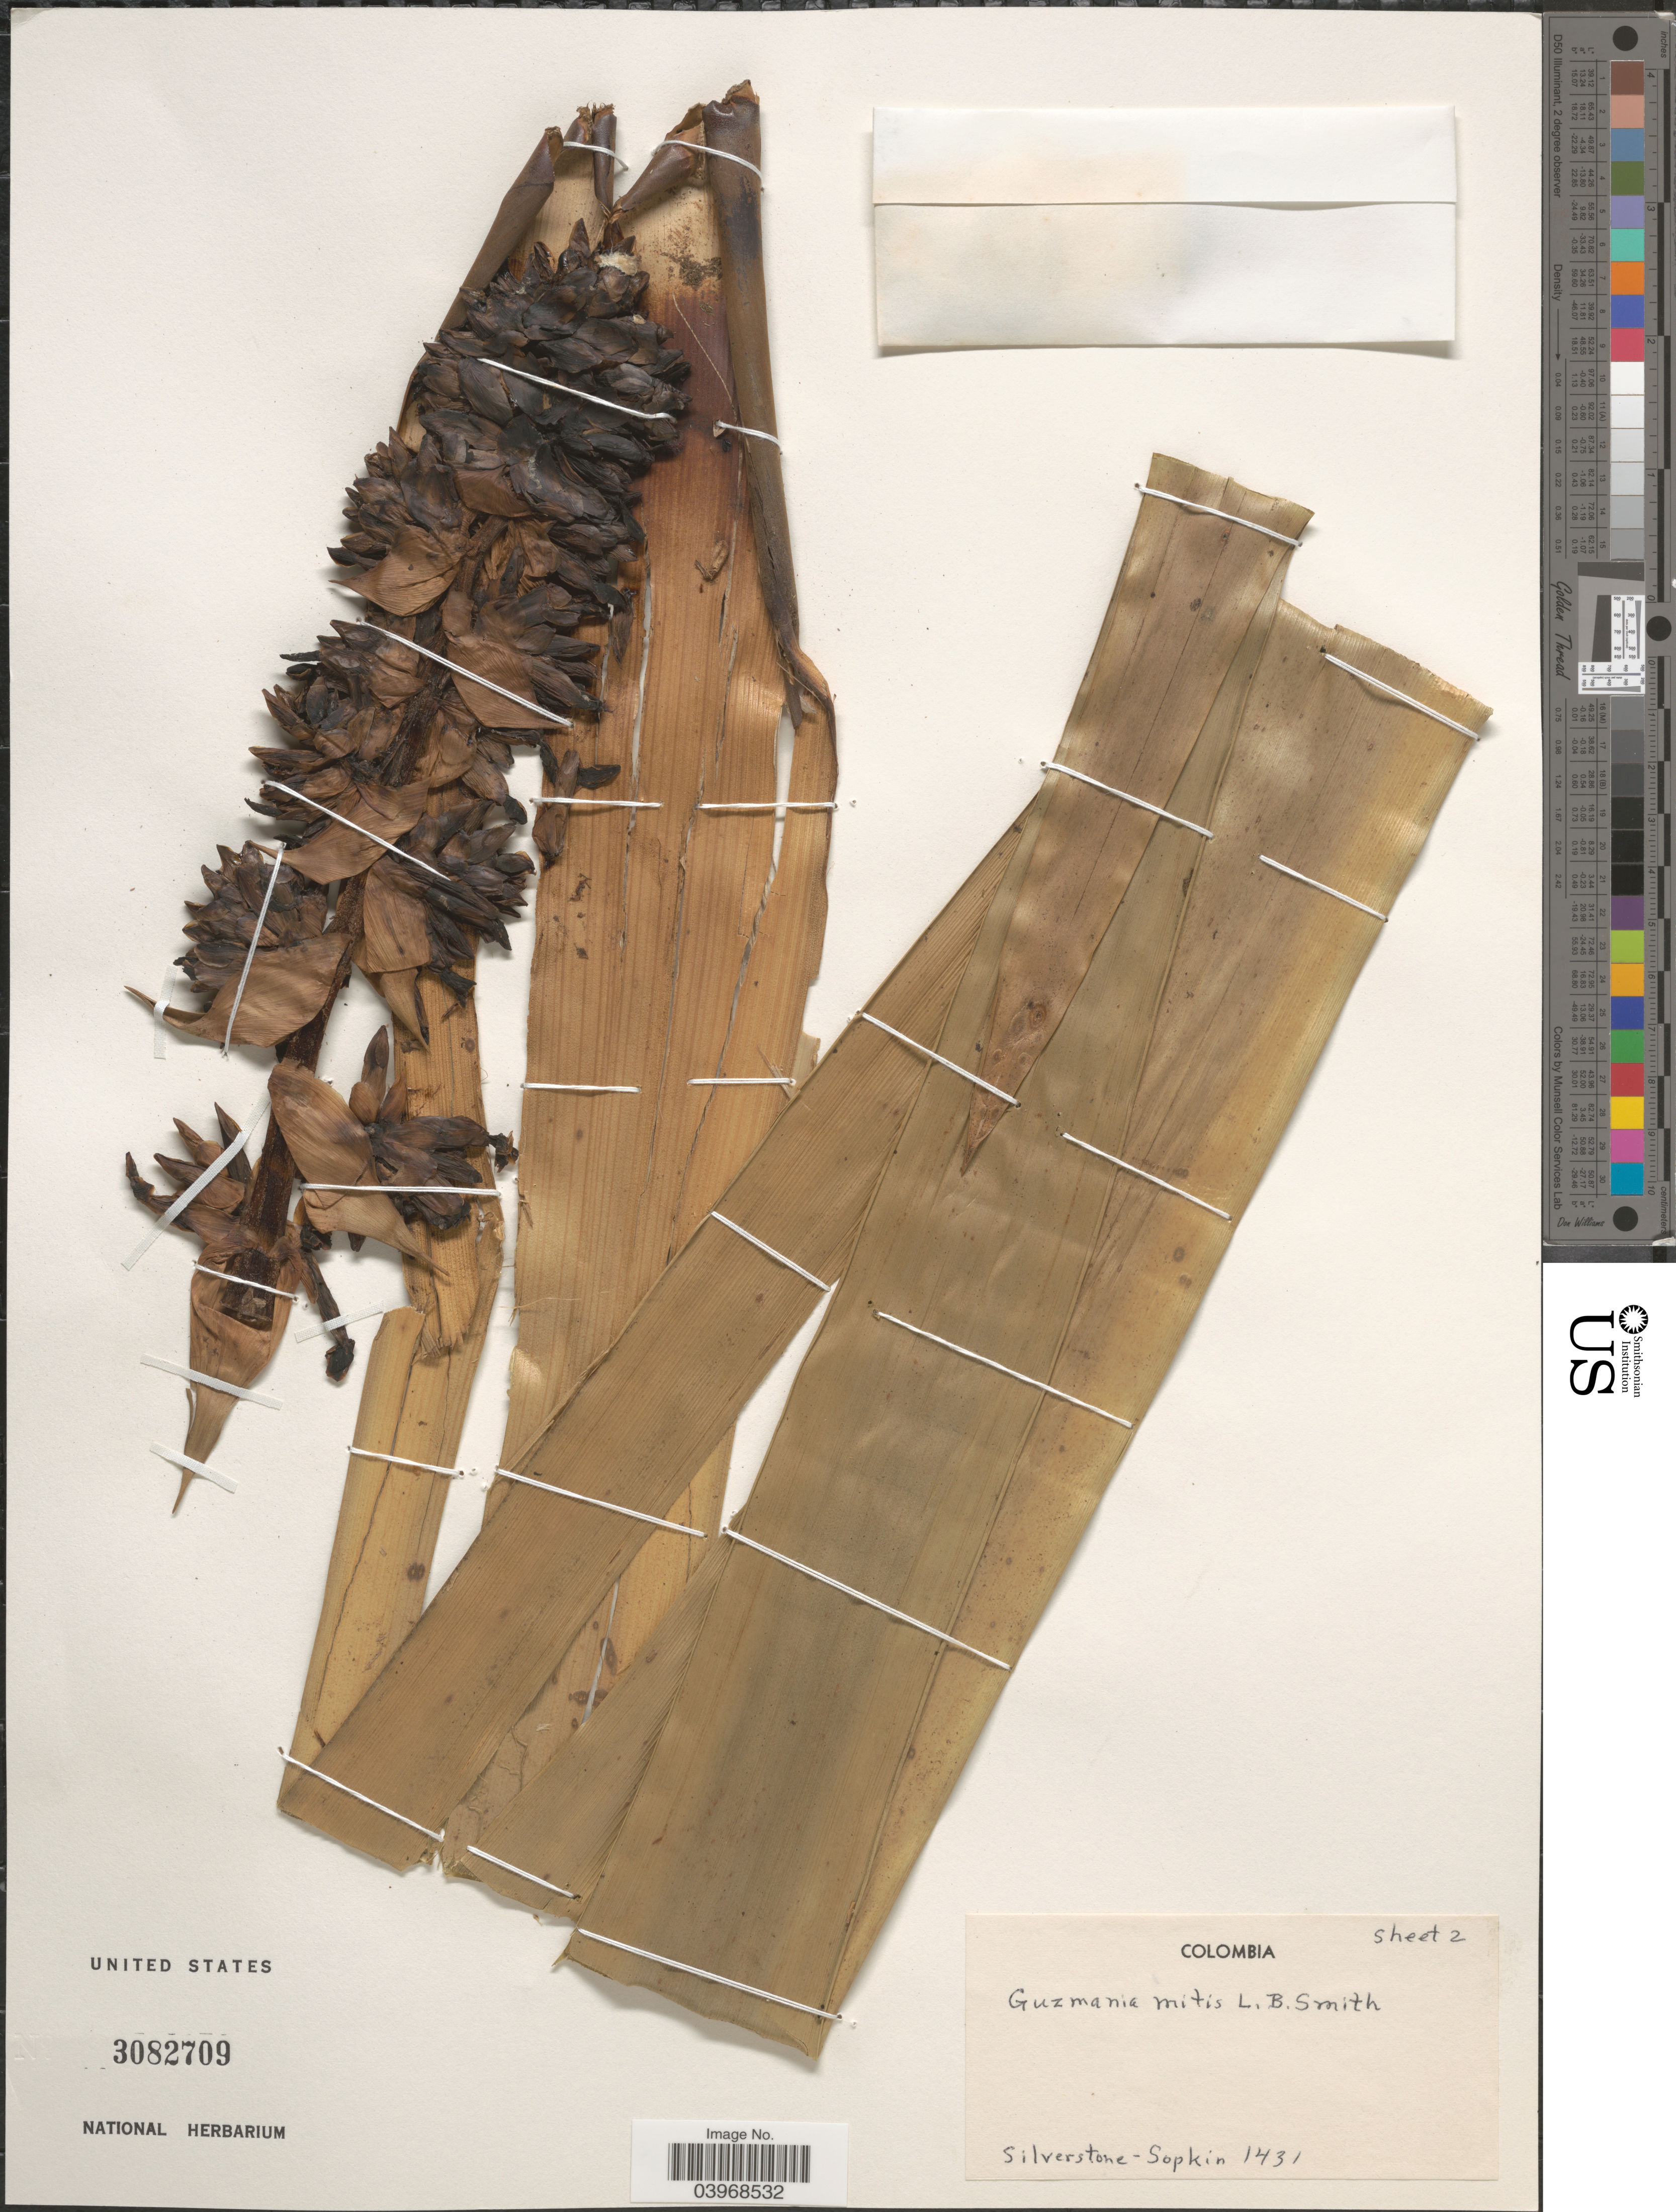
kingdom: Plantae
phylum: Tracheophyta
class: Liliopsida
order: Poales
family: Bromeliaceae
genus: Guzmania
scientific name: Guzmania mitis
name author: L.B. Sm.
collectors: Silverstone-Sopkin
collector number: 1431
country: Colombia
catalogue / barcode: US 3082709